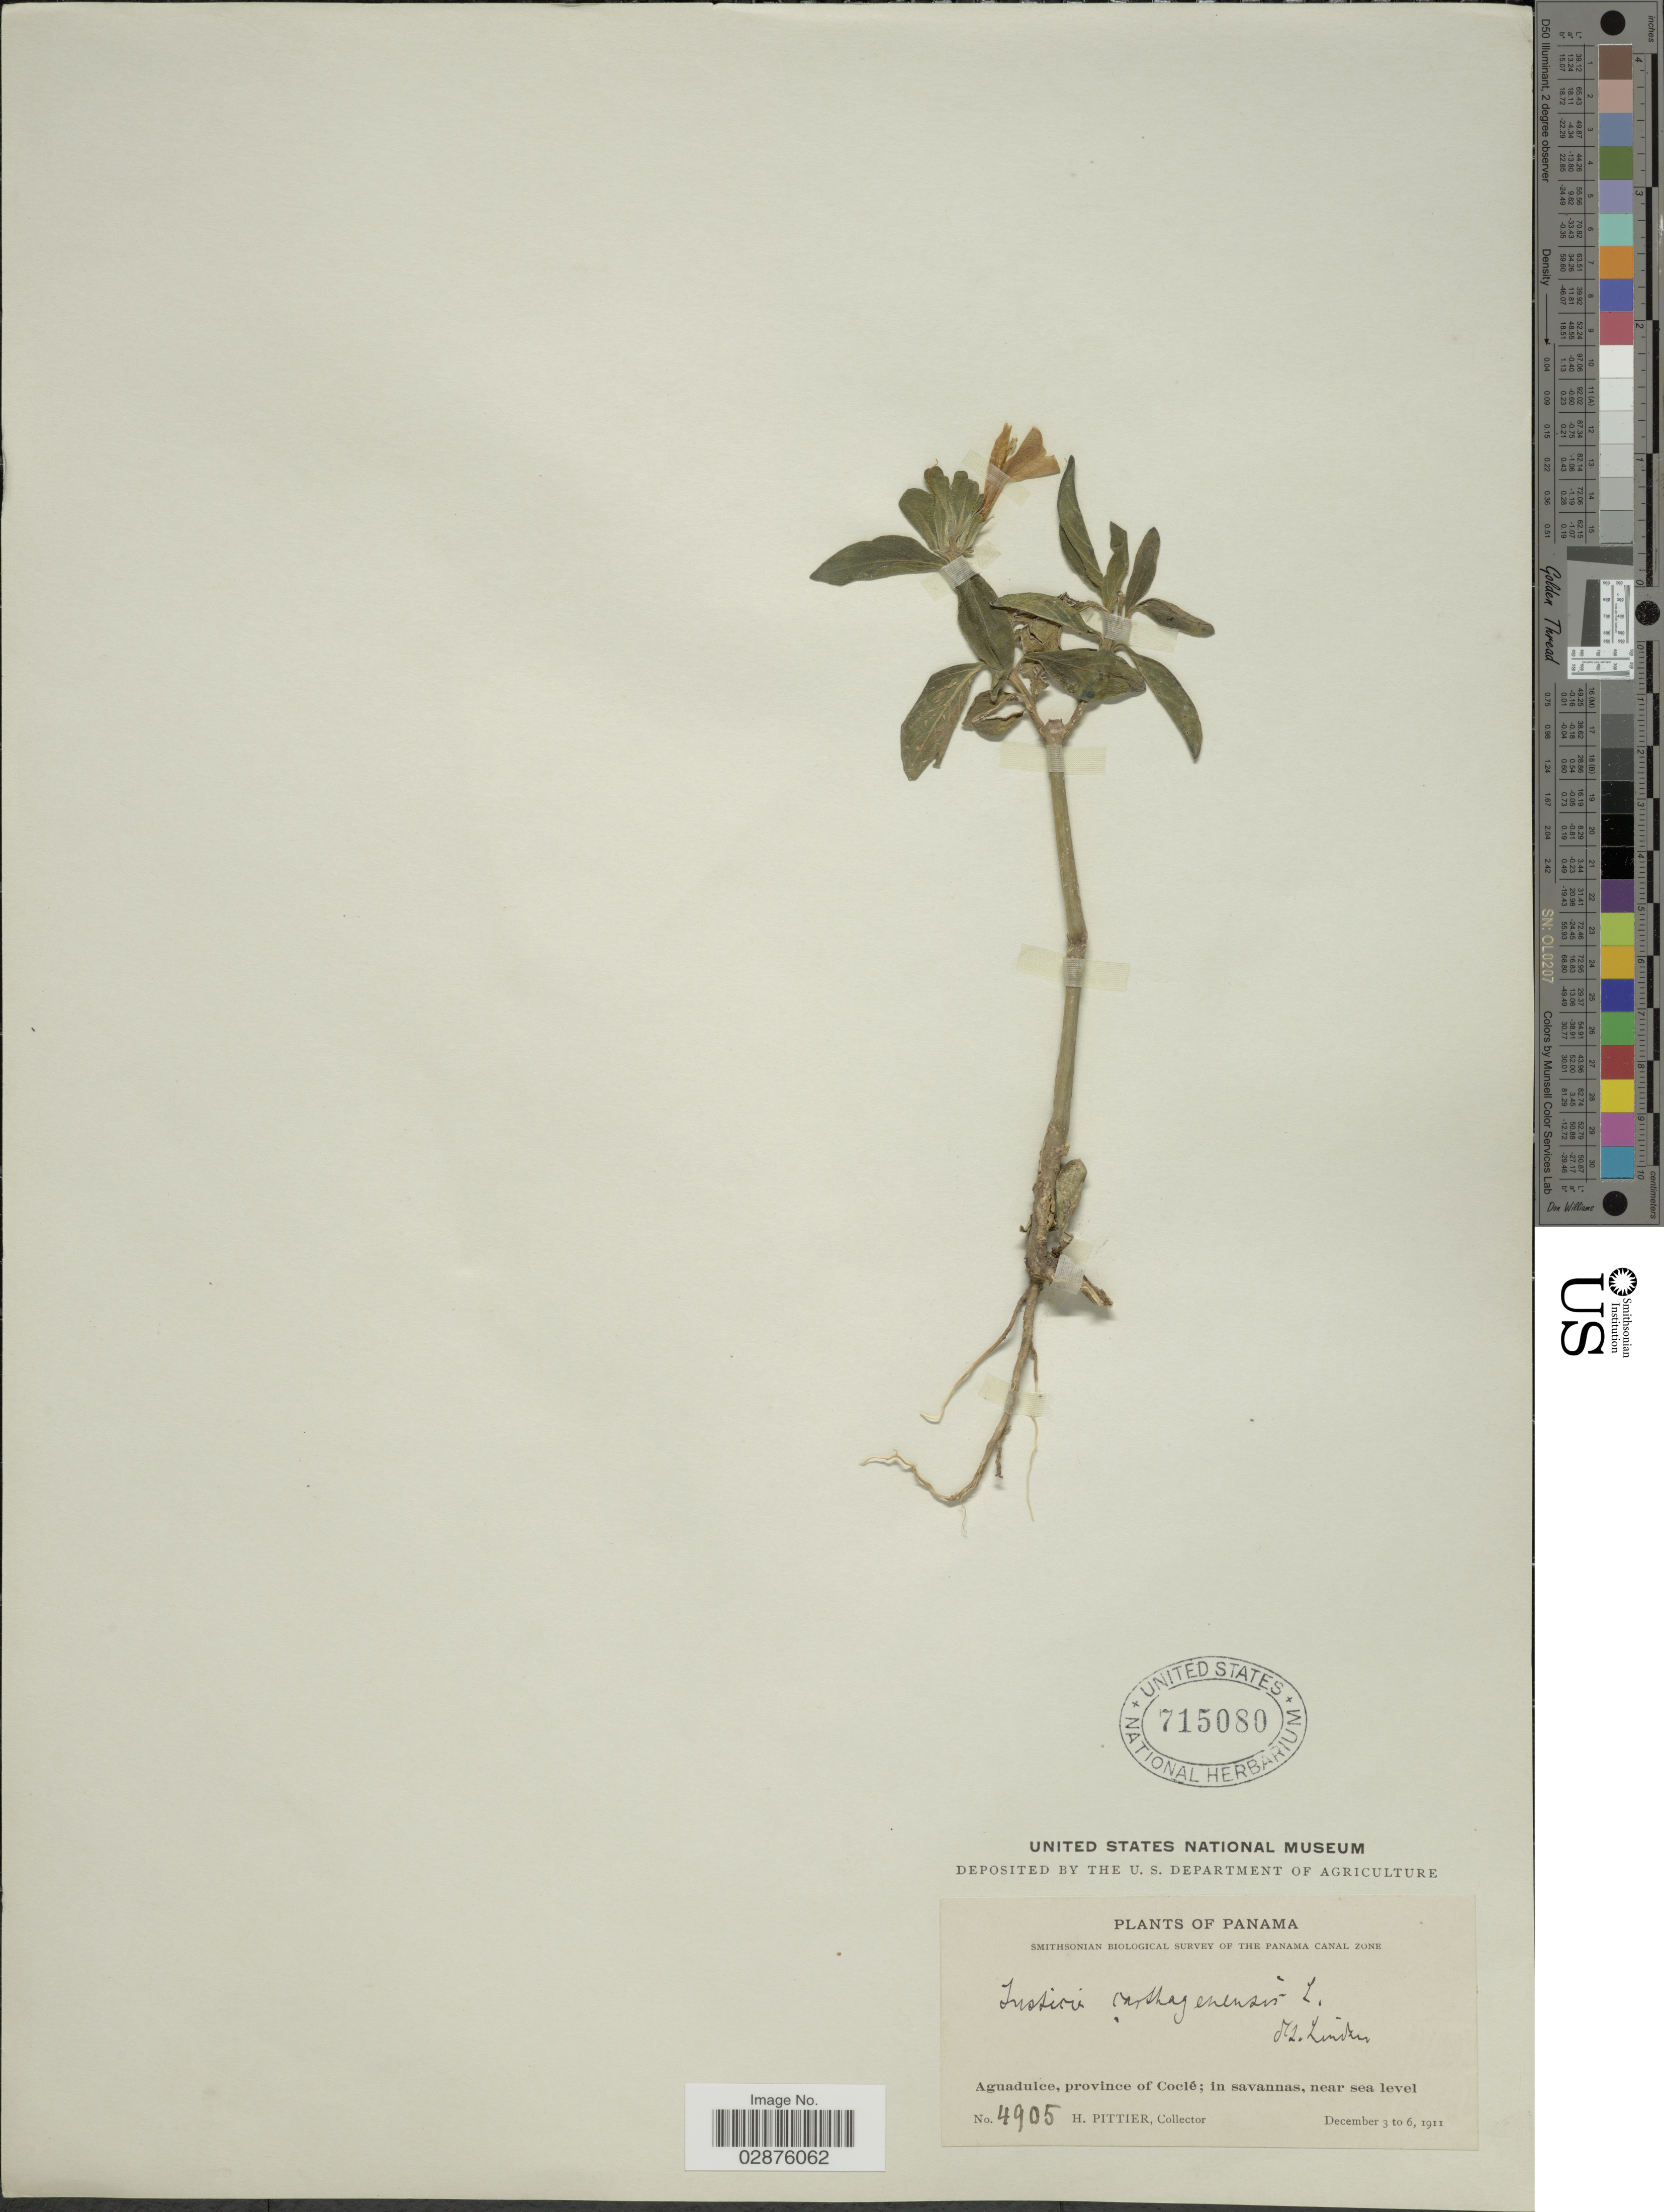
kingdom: Plantae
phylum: Tracheophyta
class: Magnoliopsida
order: Lamiales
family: Acanthaceae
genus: Justicia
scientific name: Justicia carthaginensis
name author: Jacq.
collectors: H. F. Pittier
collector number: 4905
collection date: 1911-12-03/1911-12-06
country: Panama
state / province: Coclé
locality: Aguadulce, province of Coclé; in savannas.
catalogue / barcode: US 715080